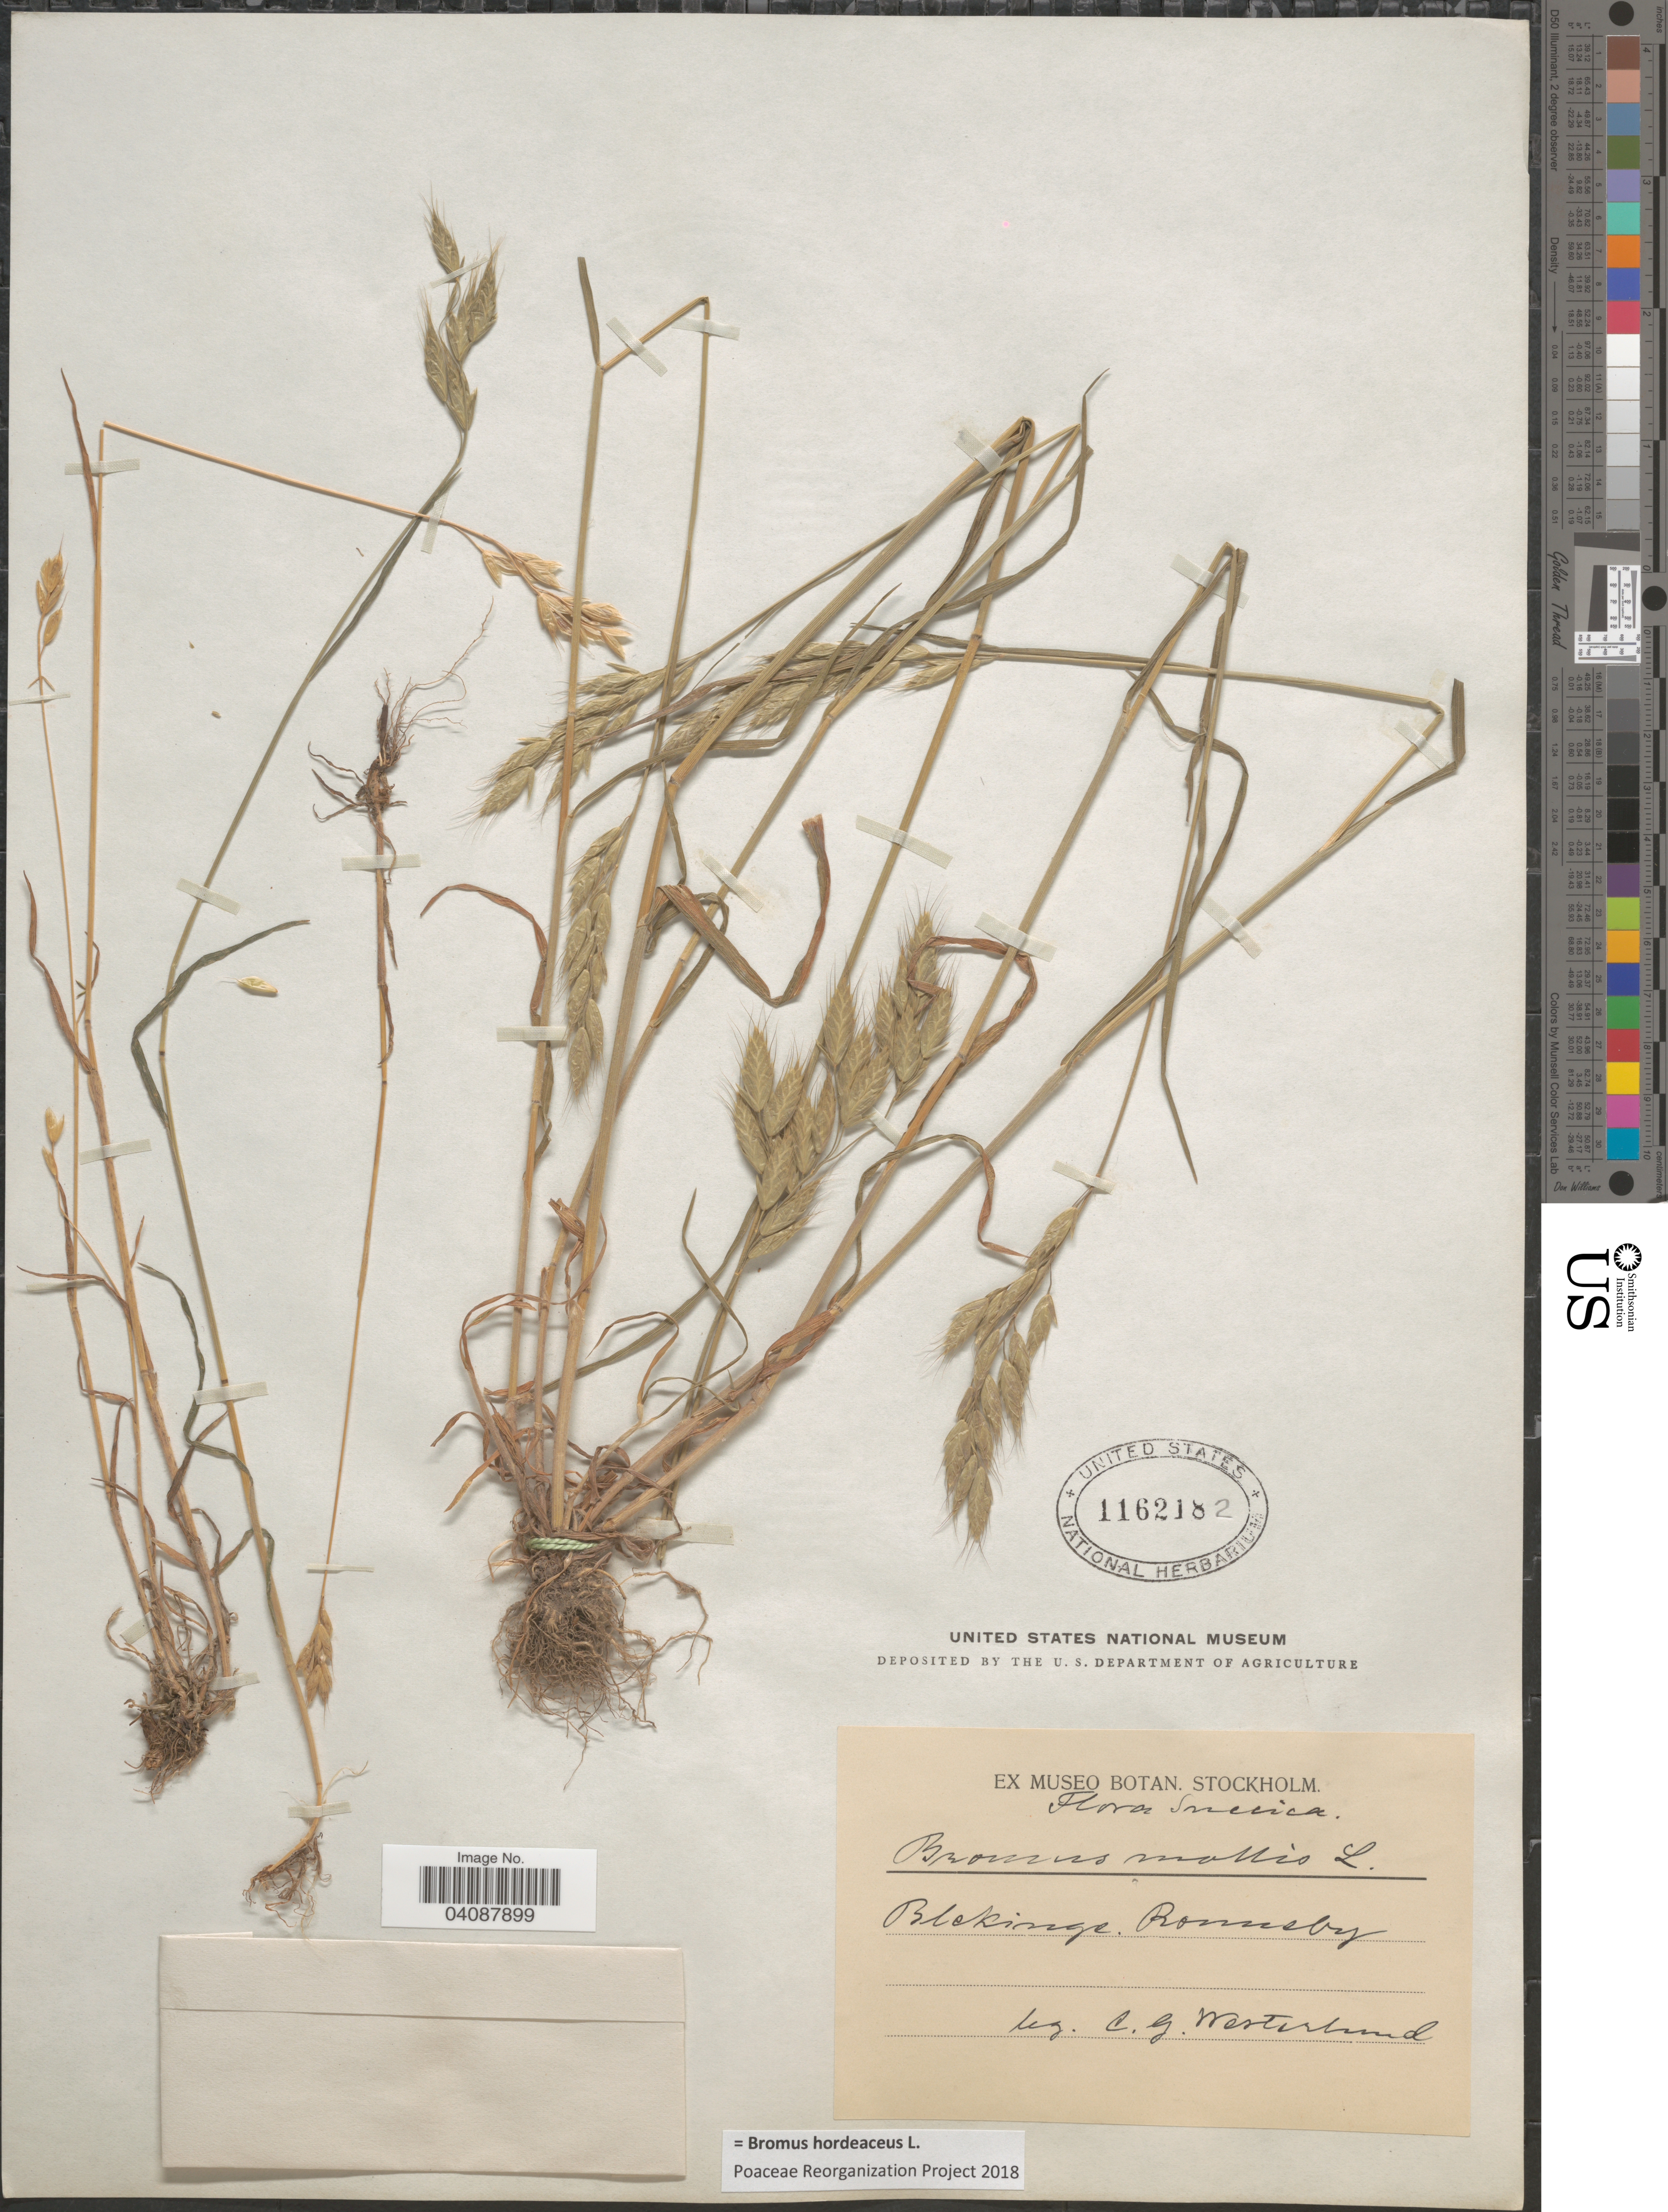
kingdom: Plantae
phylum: Tracheophyta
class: Liliopsida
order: Poales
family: Poaceae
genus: Bromus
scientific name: Bromus hordeaceus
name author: L.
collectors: C. Westerlund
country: Sweden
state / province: Blekinge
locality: Suecica. Ronneby.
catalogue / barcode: US 1162182